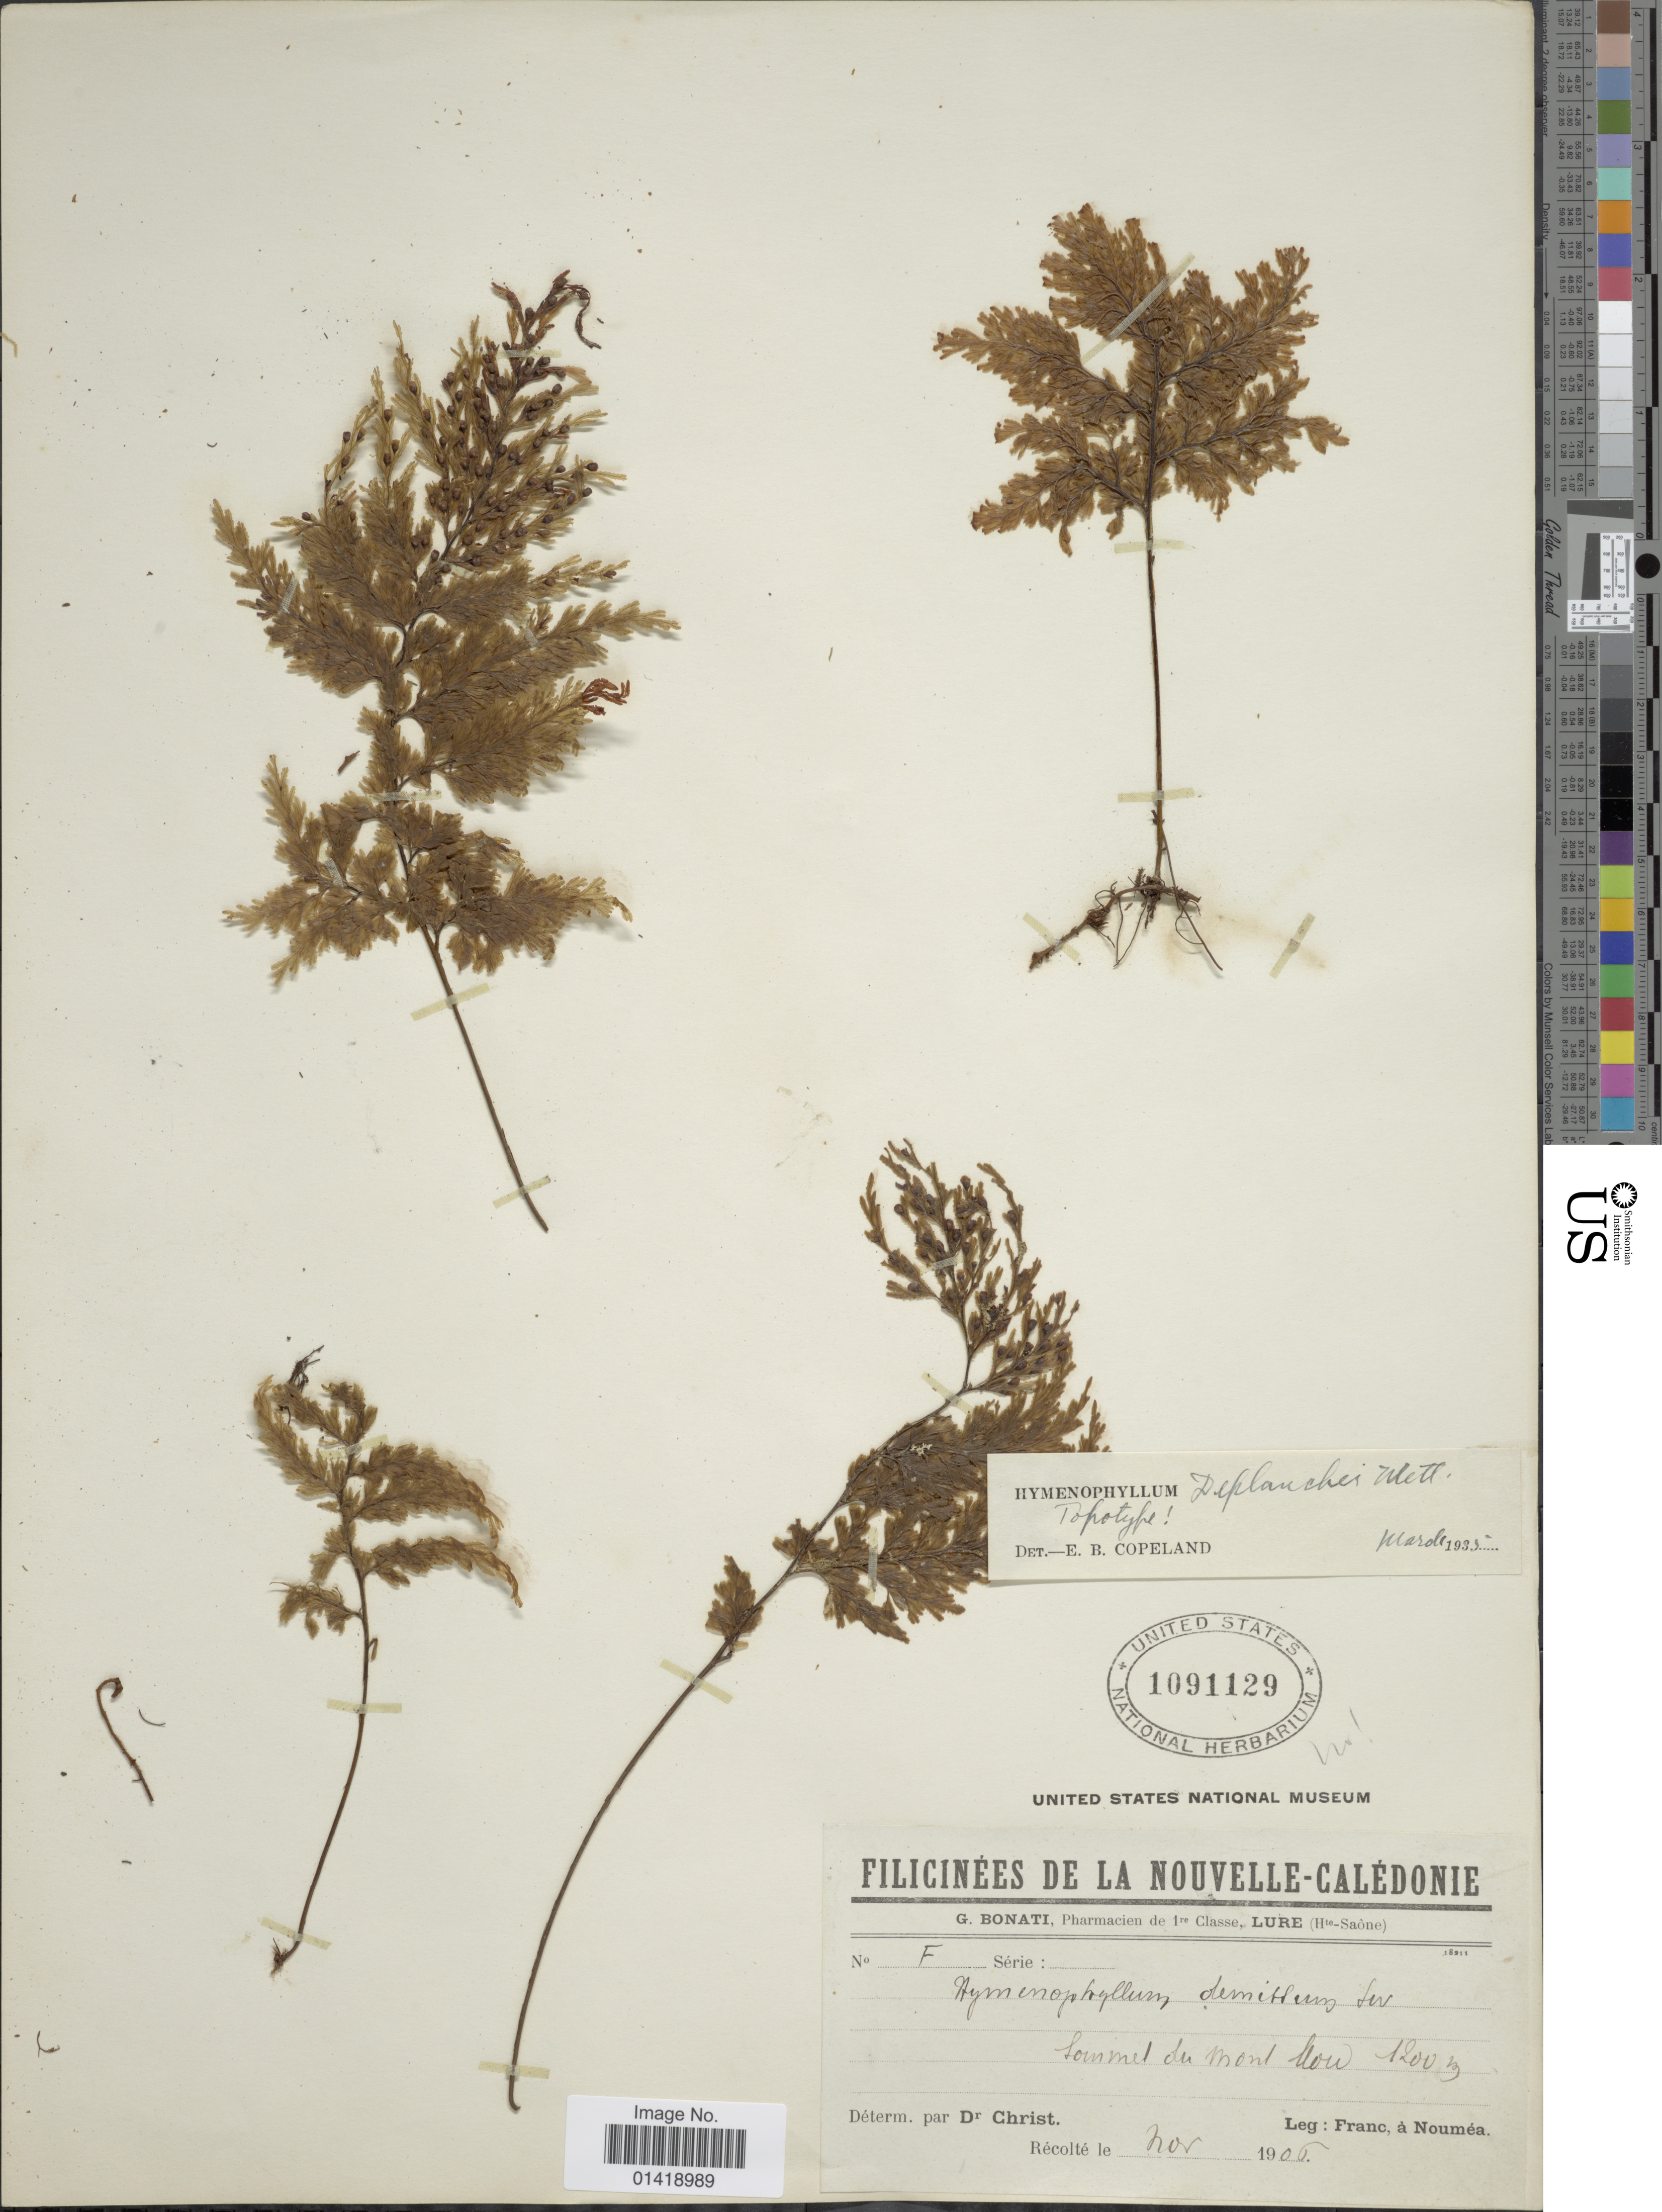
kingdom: Plantae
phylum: Tracheophyta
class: Polypodiopsida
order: Hymenophyllales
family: Hymenophyllaceae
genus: Hymenophyllum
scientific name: Hymenophyllum deplanchei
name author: Mett. ex Kuhn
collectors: Franc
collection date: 1906-11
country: New Caledonia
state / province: South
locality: Summit of Mont Mou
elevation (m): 1200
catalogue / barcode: US 1091129